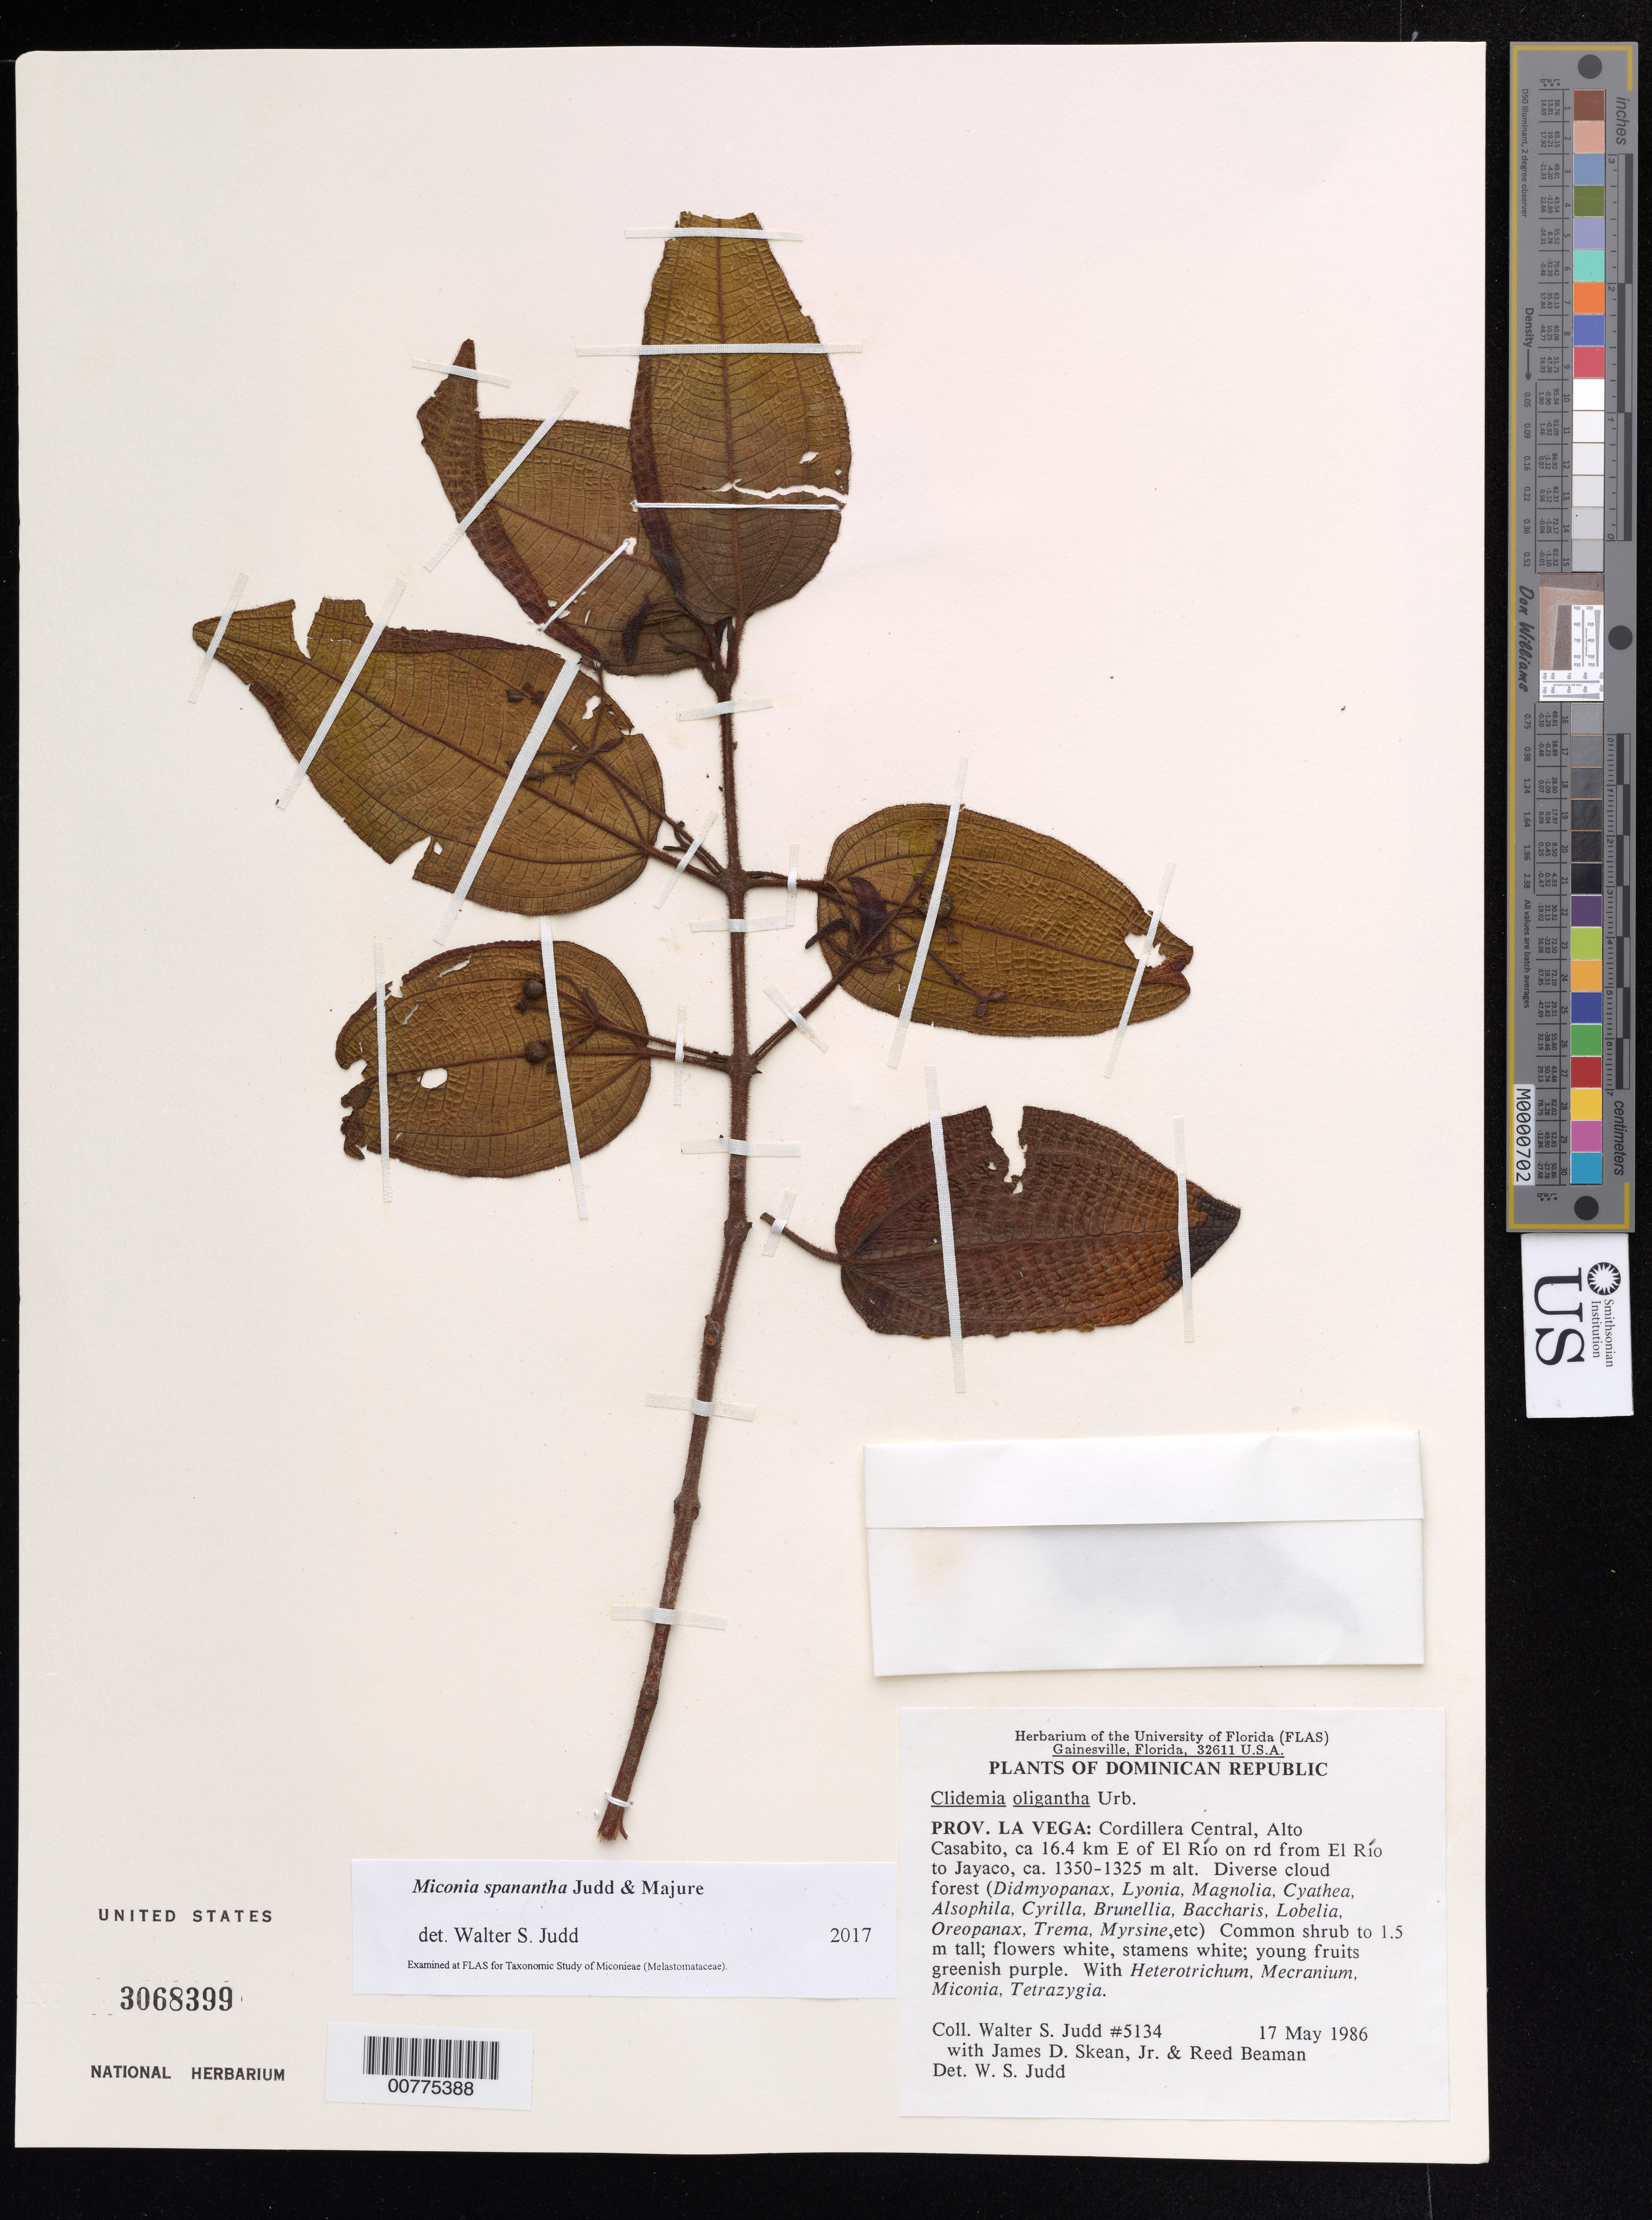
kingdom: Plantae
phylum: Tracheophyta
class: Magnoliopsida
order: Myrtales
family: Melastomataceae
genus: Miconia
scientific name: Miconia spanantha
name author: Judd & Majure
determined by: Judd, Walter S.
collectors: W. S. Judd, J. D. Skean & R. S. Beaman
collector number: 5134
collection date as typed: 17 May 1986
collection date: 1986-05-17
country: Dominican Republic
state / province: La Vega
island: Hispaniola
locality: Cordillera Central, Alto Casabito, 16.4 km E of El Río on road from El Río to Jayaco.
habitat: Diverse cloud forest (Dimyopanax, Lyonia, Magnolia, Cyathea, Alsophila, Cyrilla, Brunellia, Baccharis, Lobelia, etc.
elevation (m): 1350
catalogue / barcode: US 3068399